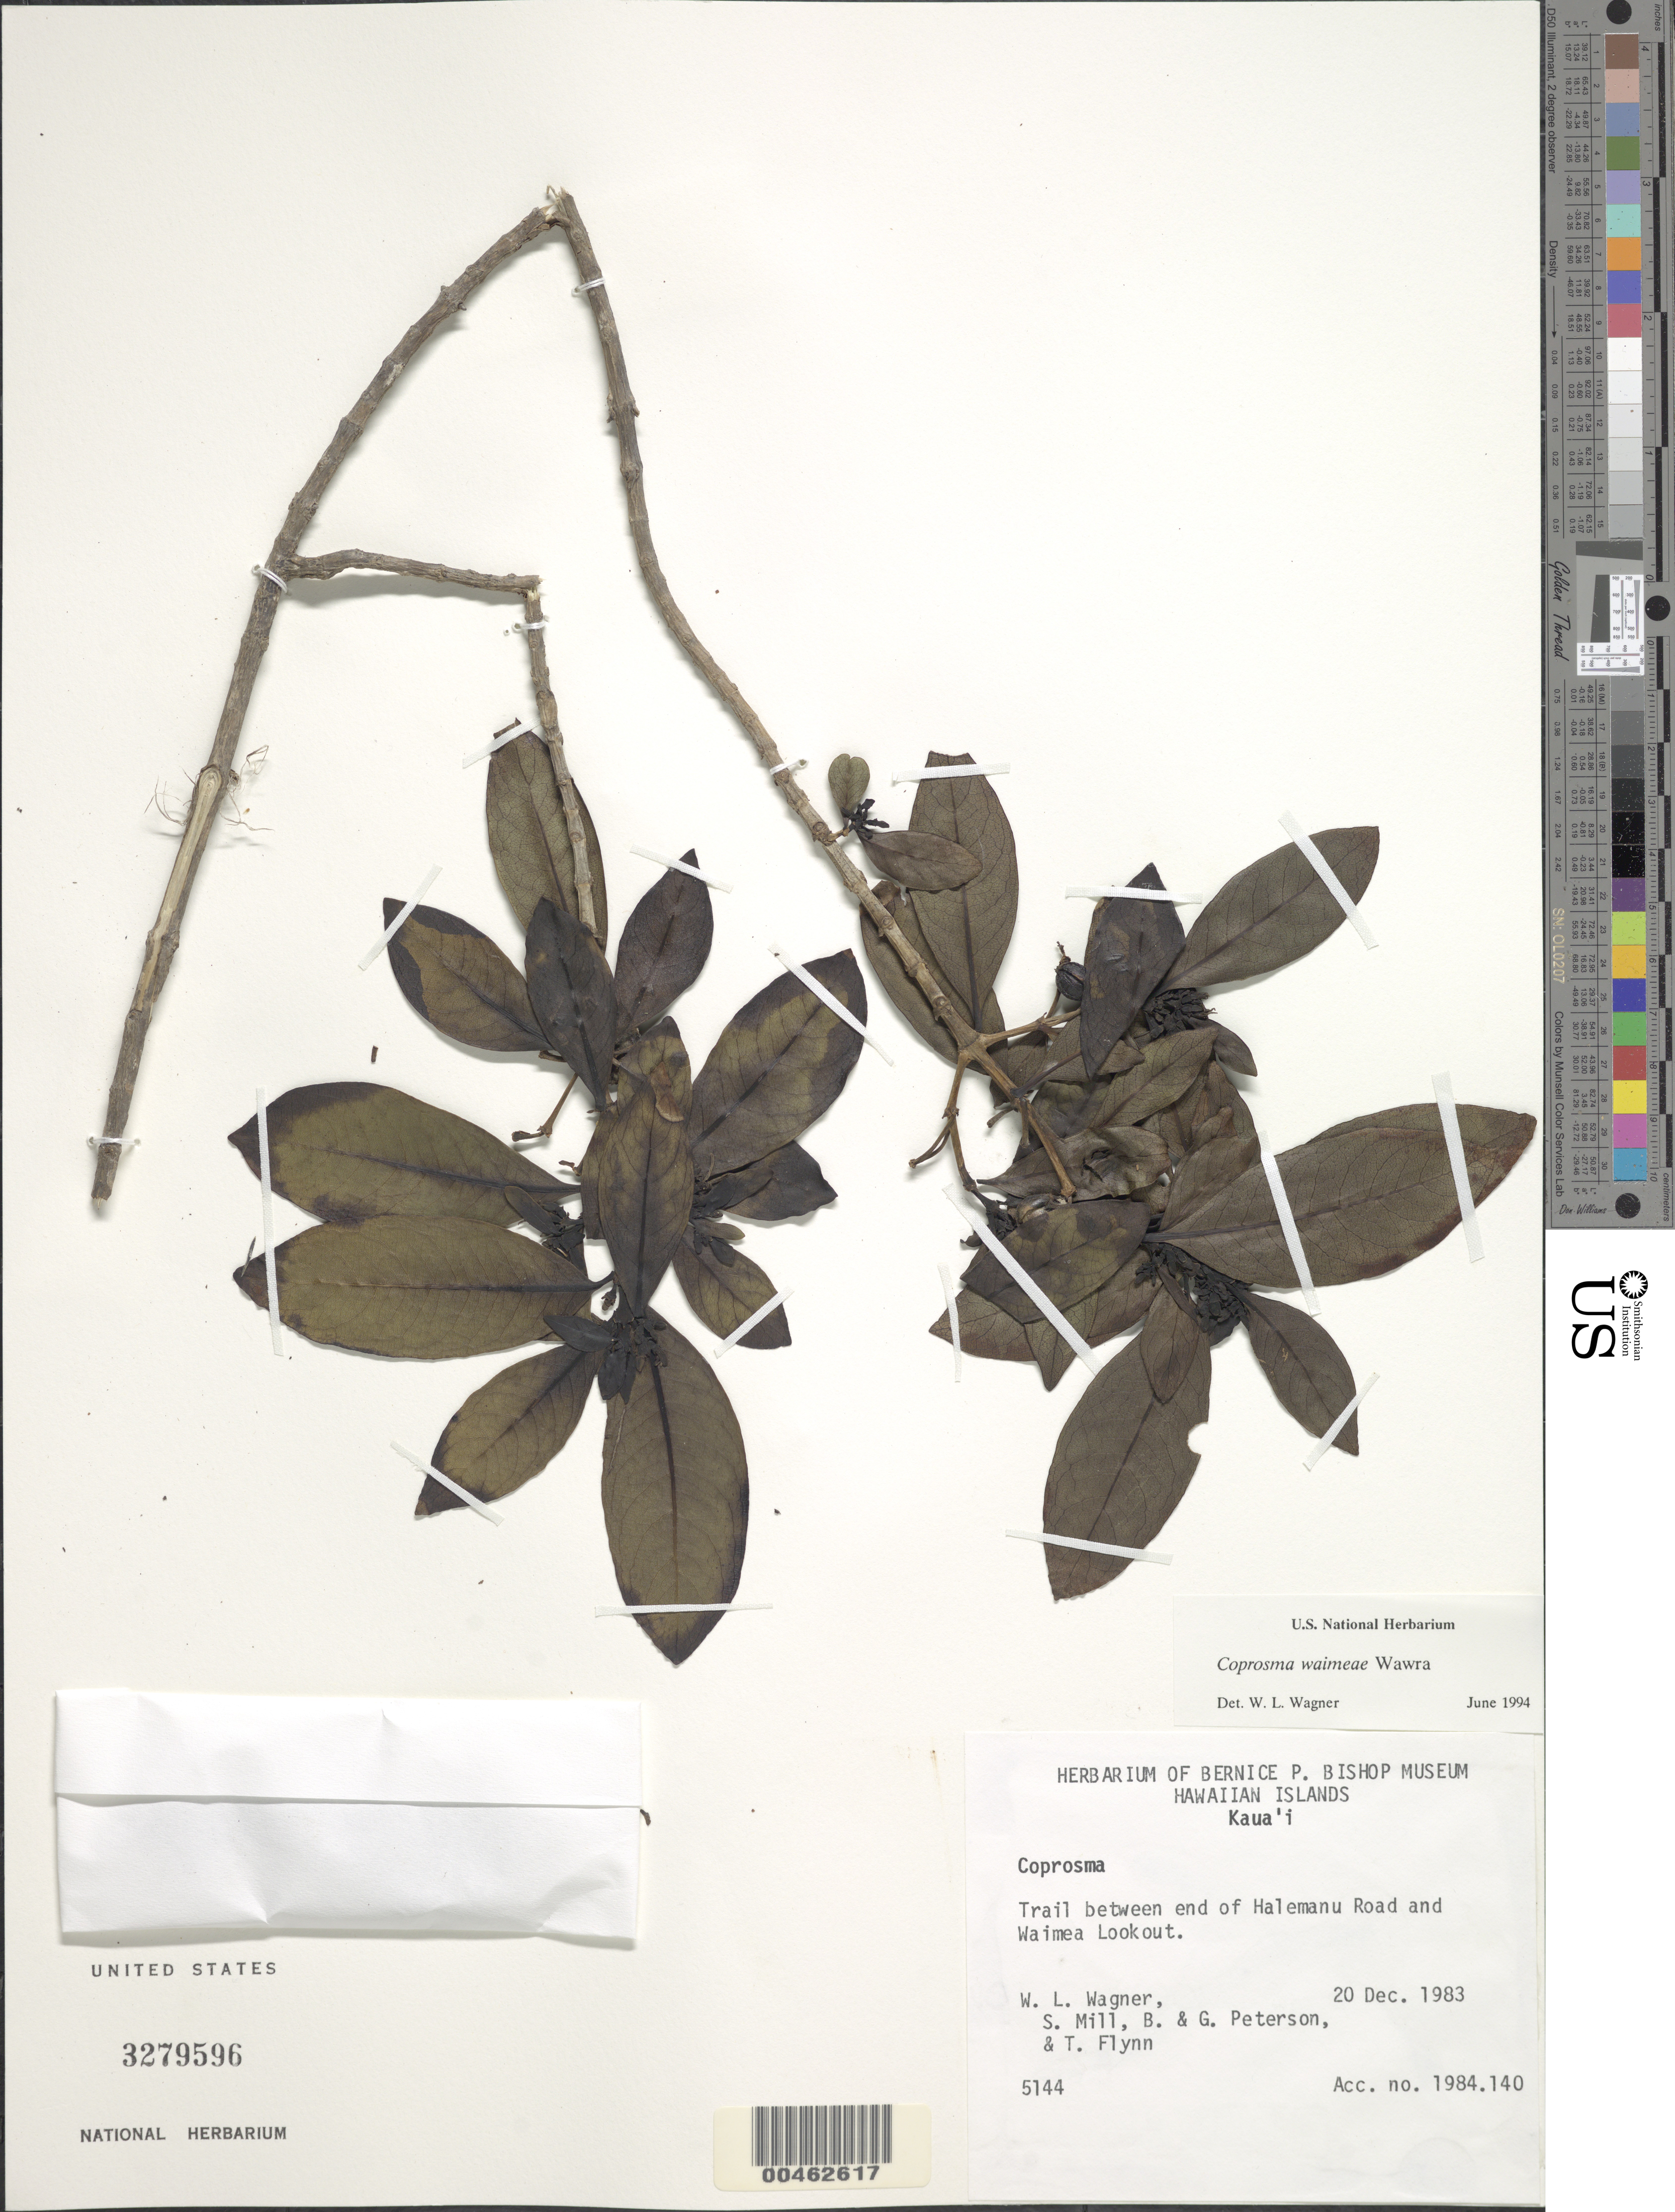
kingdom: Plantae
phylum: Tracheophyta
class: Magnoliopsida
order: Gentianales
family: Rubiaceae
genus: Coprosma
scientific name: Coprosma waimeae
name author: Wawra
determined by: Wagner, W. L., (BOT), Smithsonian Institution - National Museum of Natural History (UNITED STATES)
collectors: W. L. Wagner, S. W. Miller, B. Peterson, G. Peterson & T. W. Flynn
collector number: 5144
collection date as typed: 20 Dec 1983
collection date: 1983-12-20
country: United States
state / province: Hawaii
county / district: Kauai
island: Kaua'i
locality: Trail between end of Halemanu Road and Waimea Lookout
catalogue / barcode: US 3279596